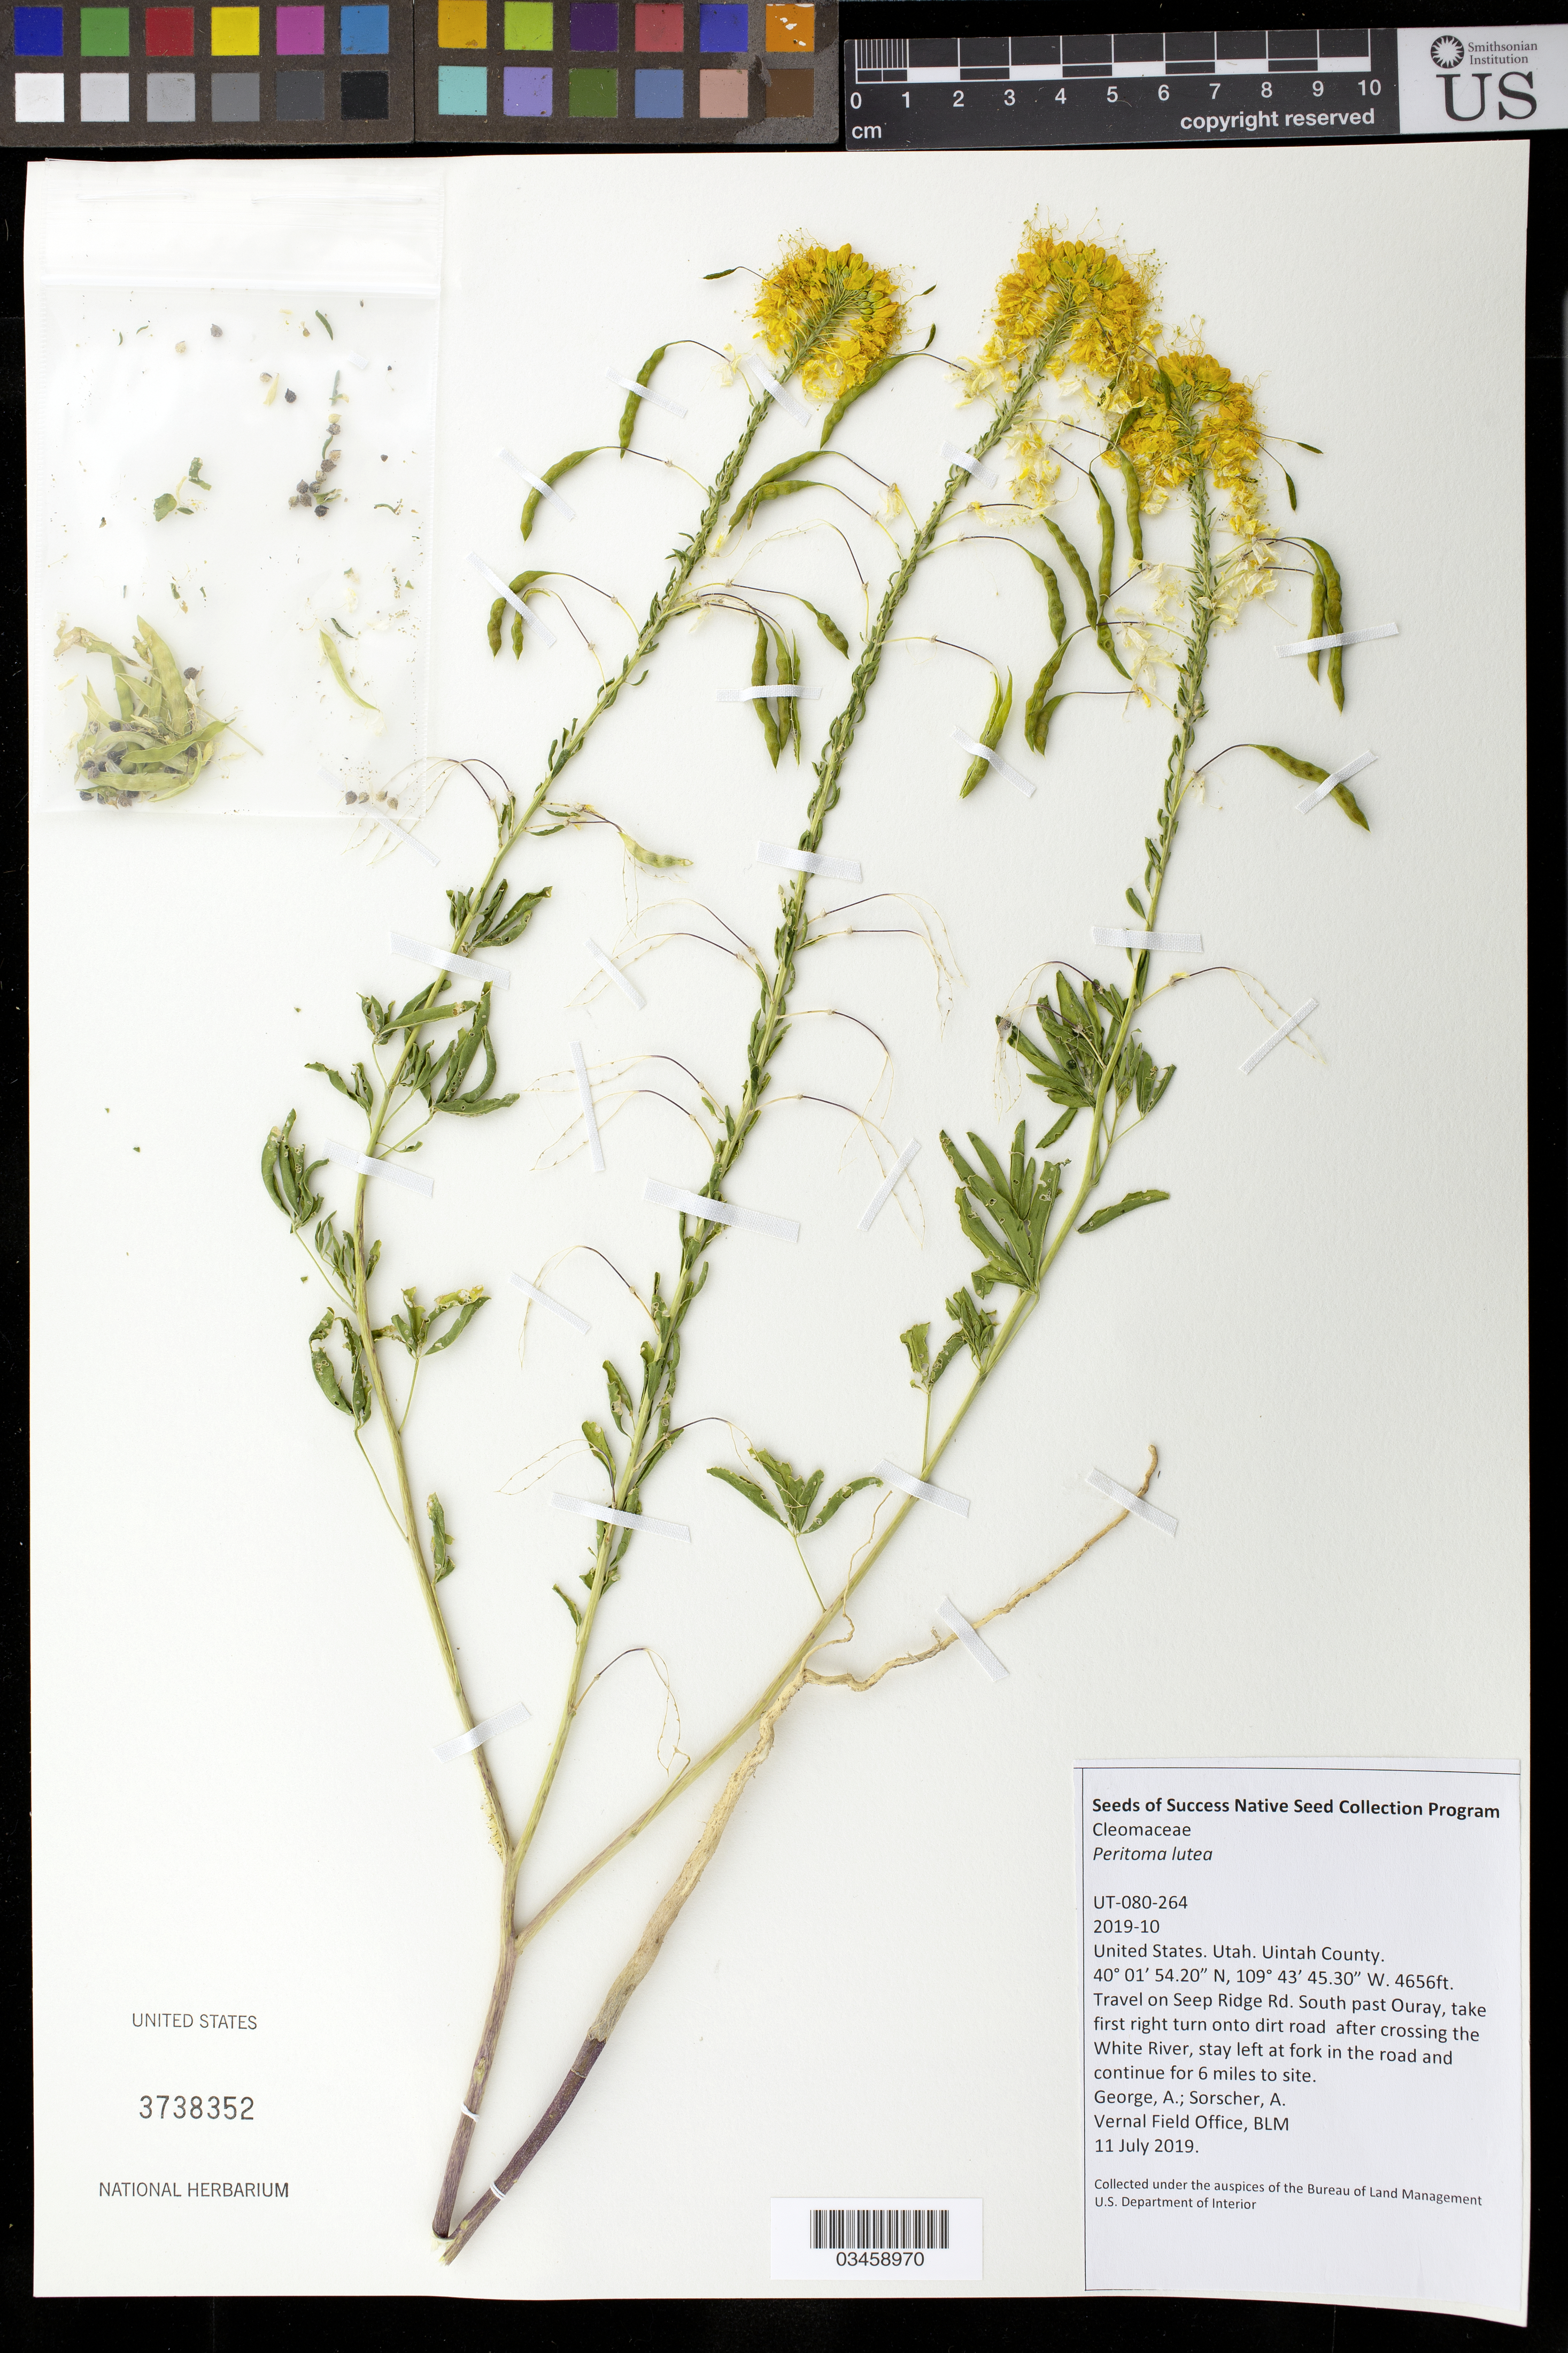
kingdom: Plantae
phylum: Tracheophyta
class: Magnoliopsida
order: Brassicales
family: Cleomaceae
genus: Peritoma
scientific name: Peritoma lutea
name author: (Hook.) Raf.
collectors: A. George & A. Sorscher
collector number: UT080-264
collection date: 2019-07-11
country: United States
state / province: Utah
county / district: Uintah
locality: On Seep Ridge Rd., S past Ouray, take first right turn onto dirt road after crossing the White River, stay left and continue for 6 mi. to site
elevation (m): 1419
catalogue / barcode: US 3738352